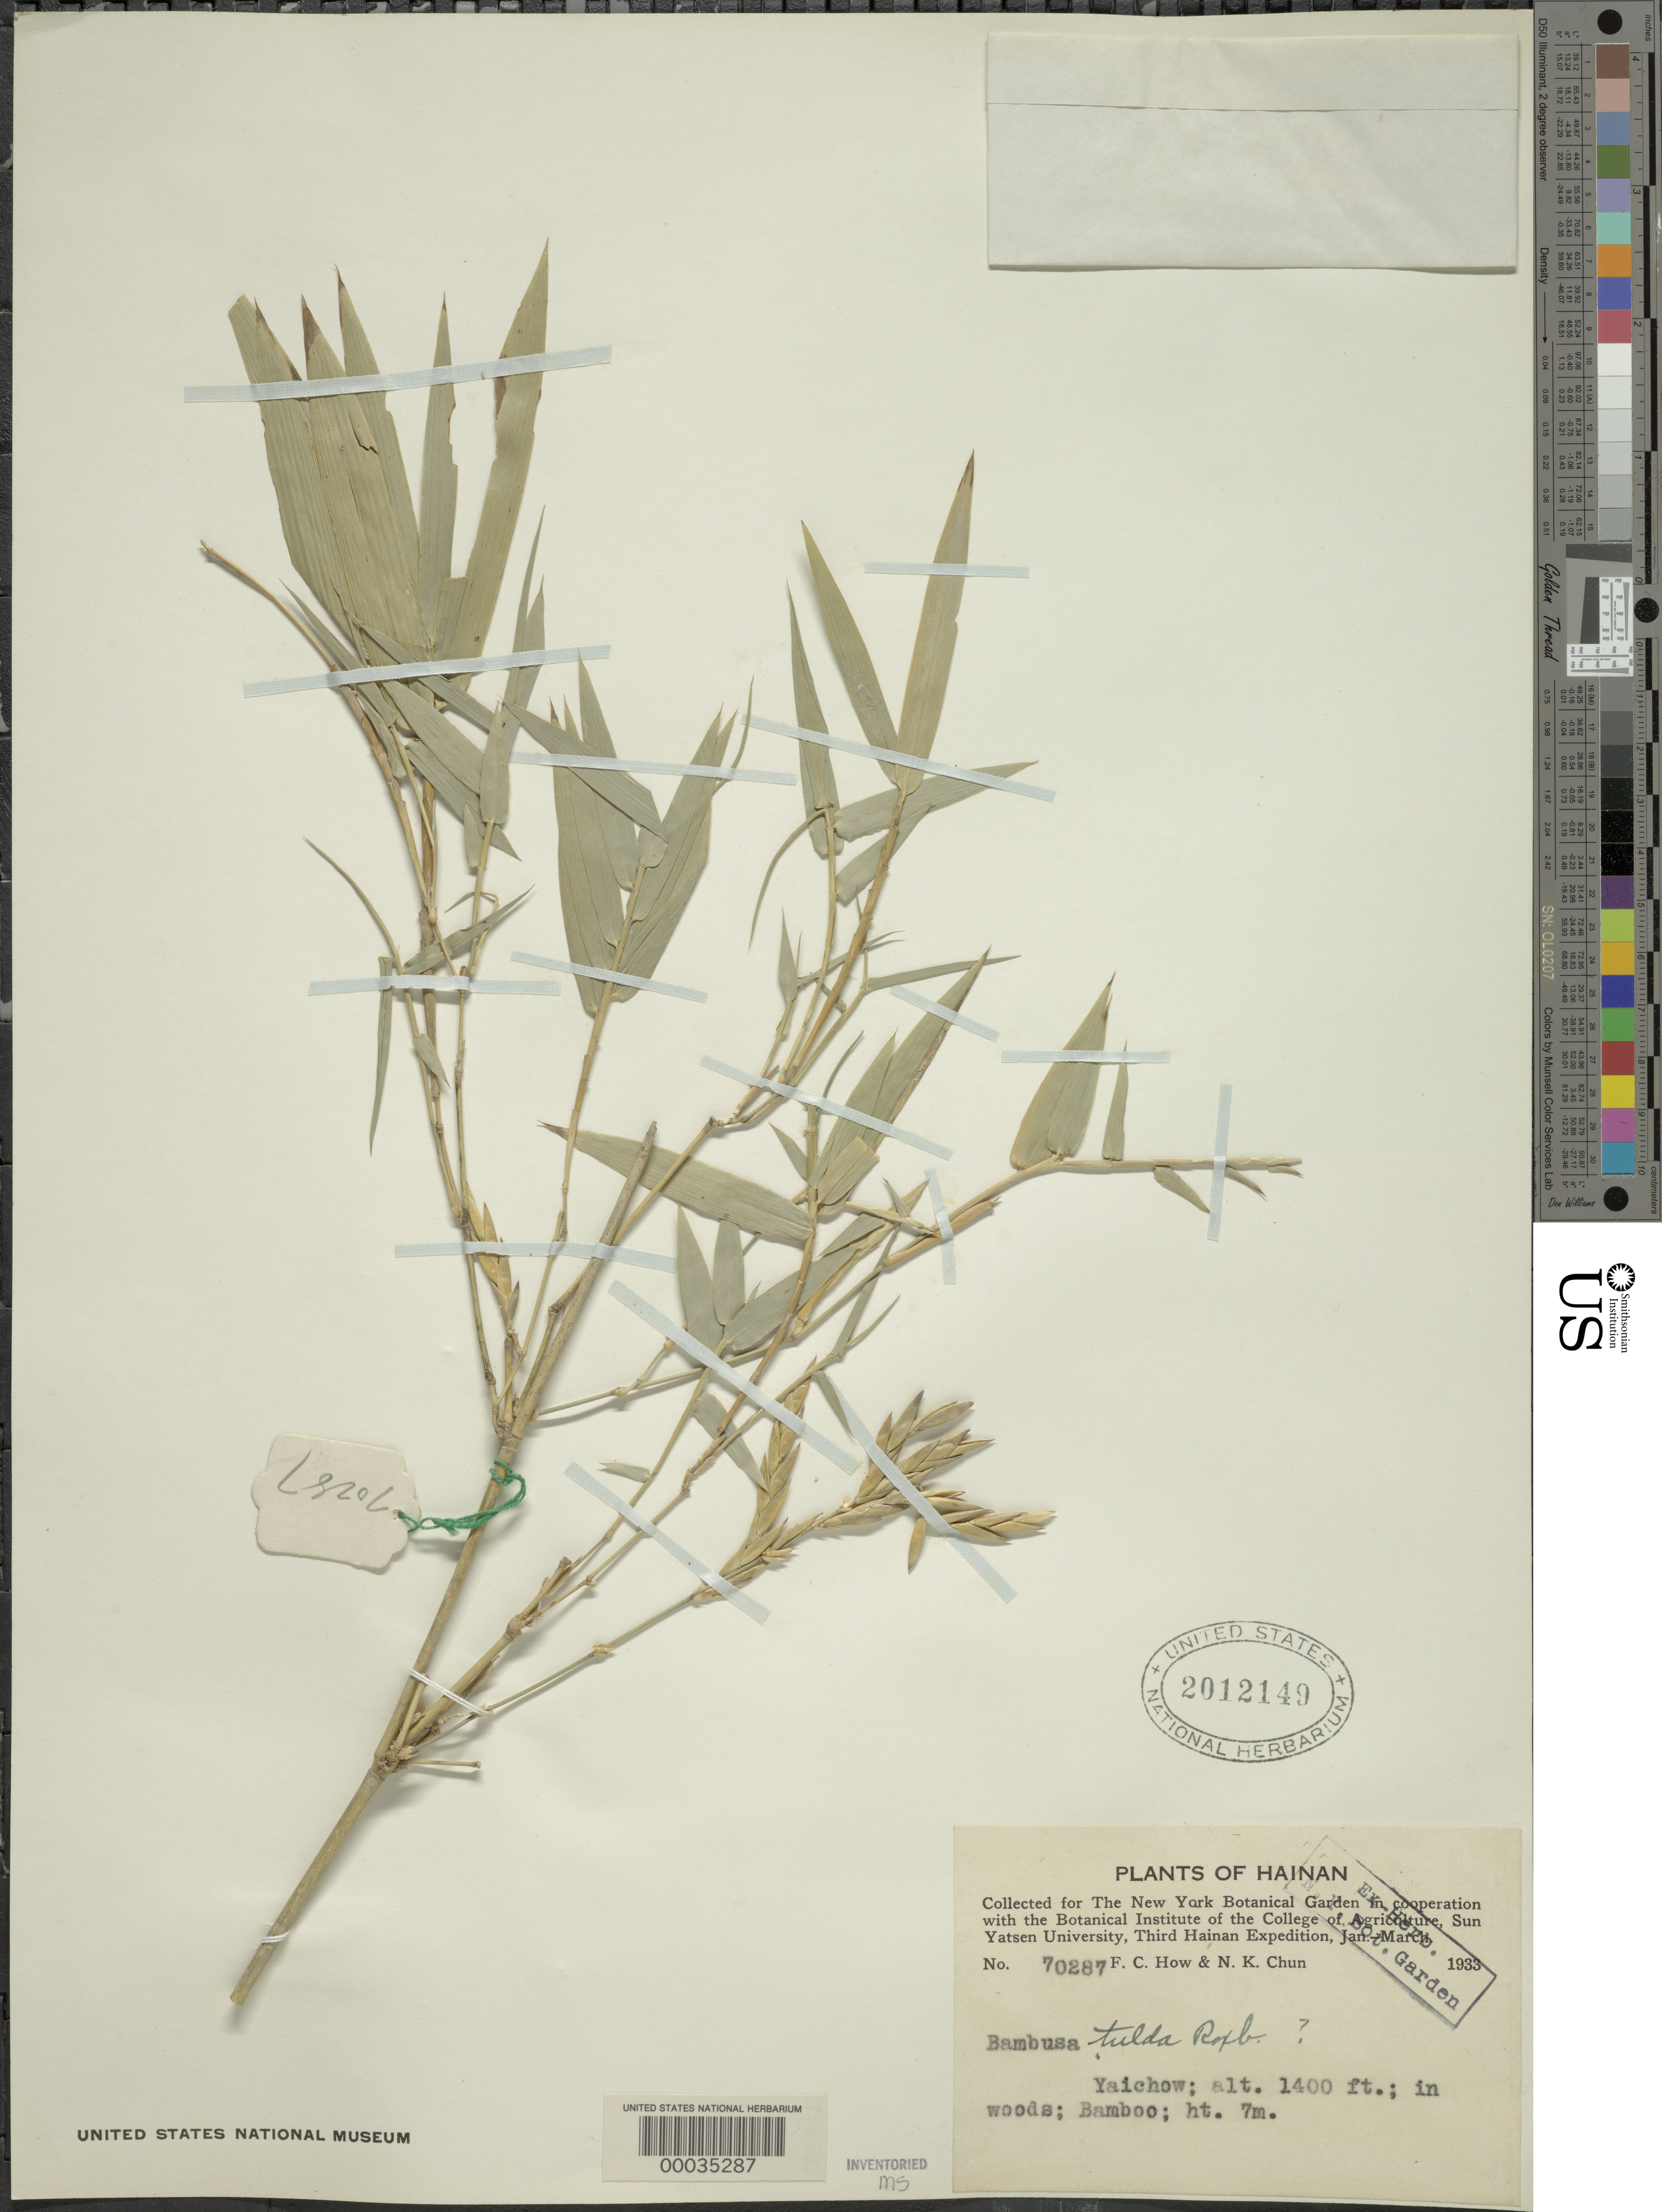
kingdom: Plantae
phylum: Tracheophyta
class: Liliopsida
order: Poales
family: Poaceae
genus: Bambusa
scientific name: Bambusa sp.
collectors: F. How & N. K. Chun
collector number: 70287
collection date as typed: Jan 1933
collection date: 1933-01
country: China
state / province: Hainan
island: Hainan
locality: Yaichow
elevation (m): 427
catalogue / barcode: US 2012149